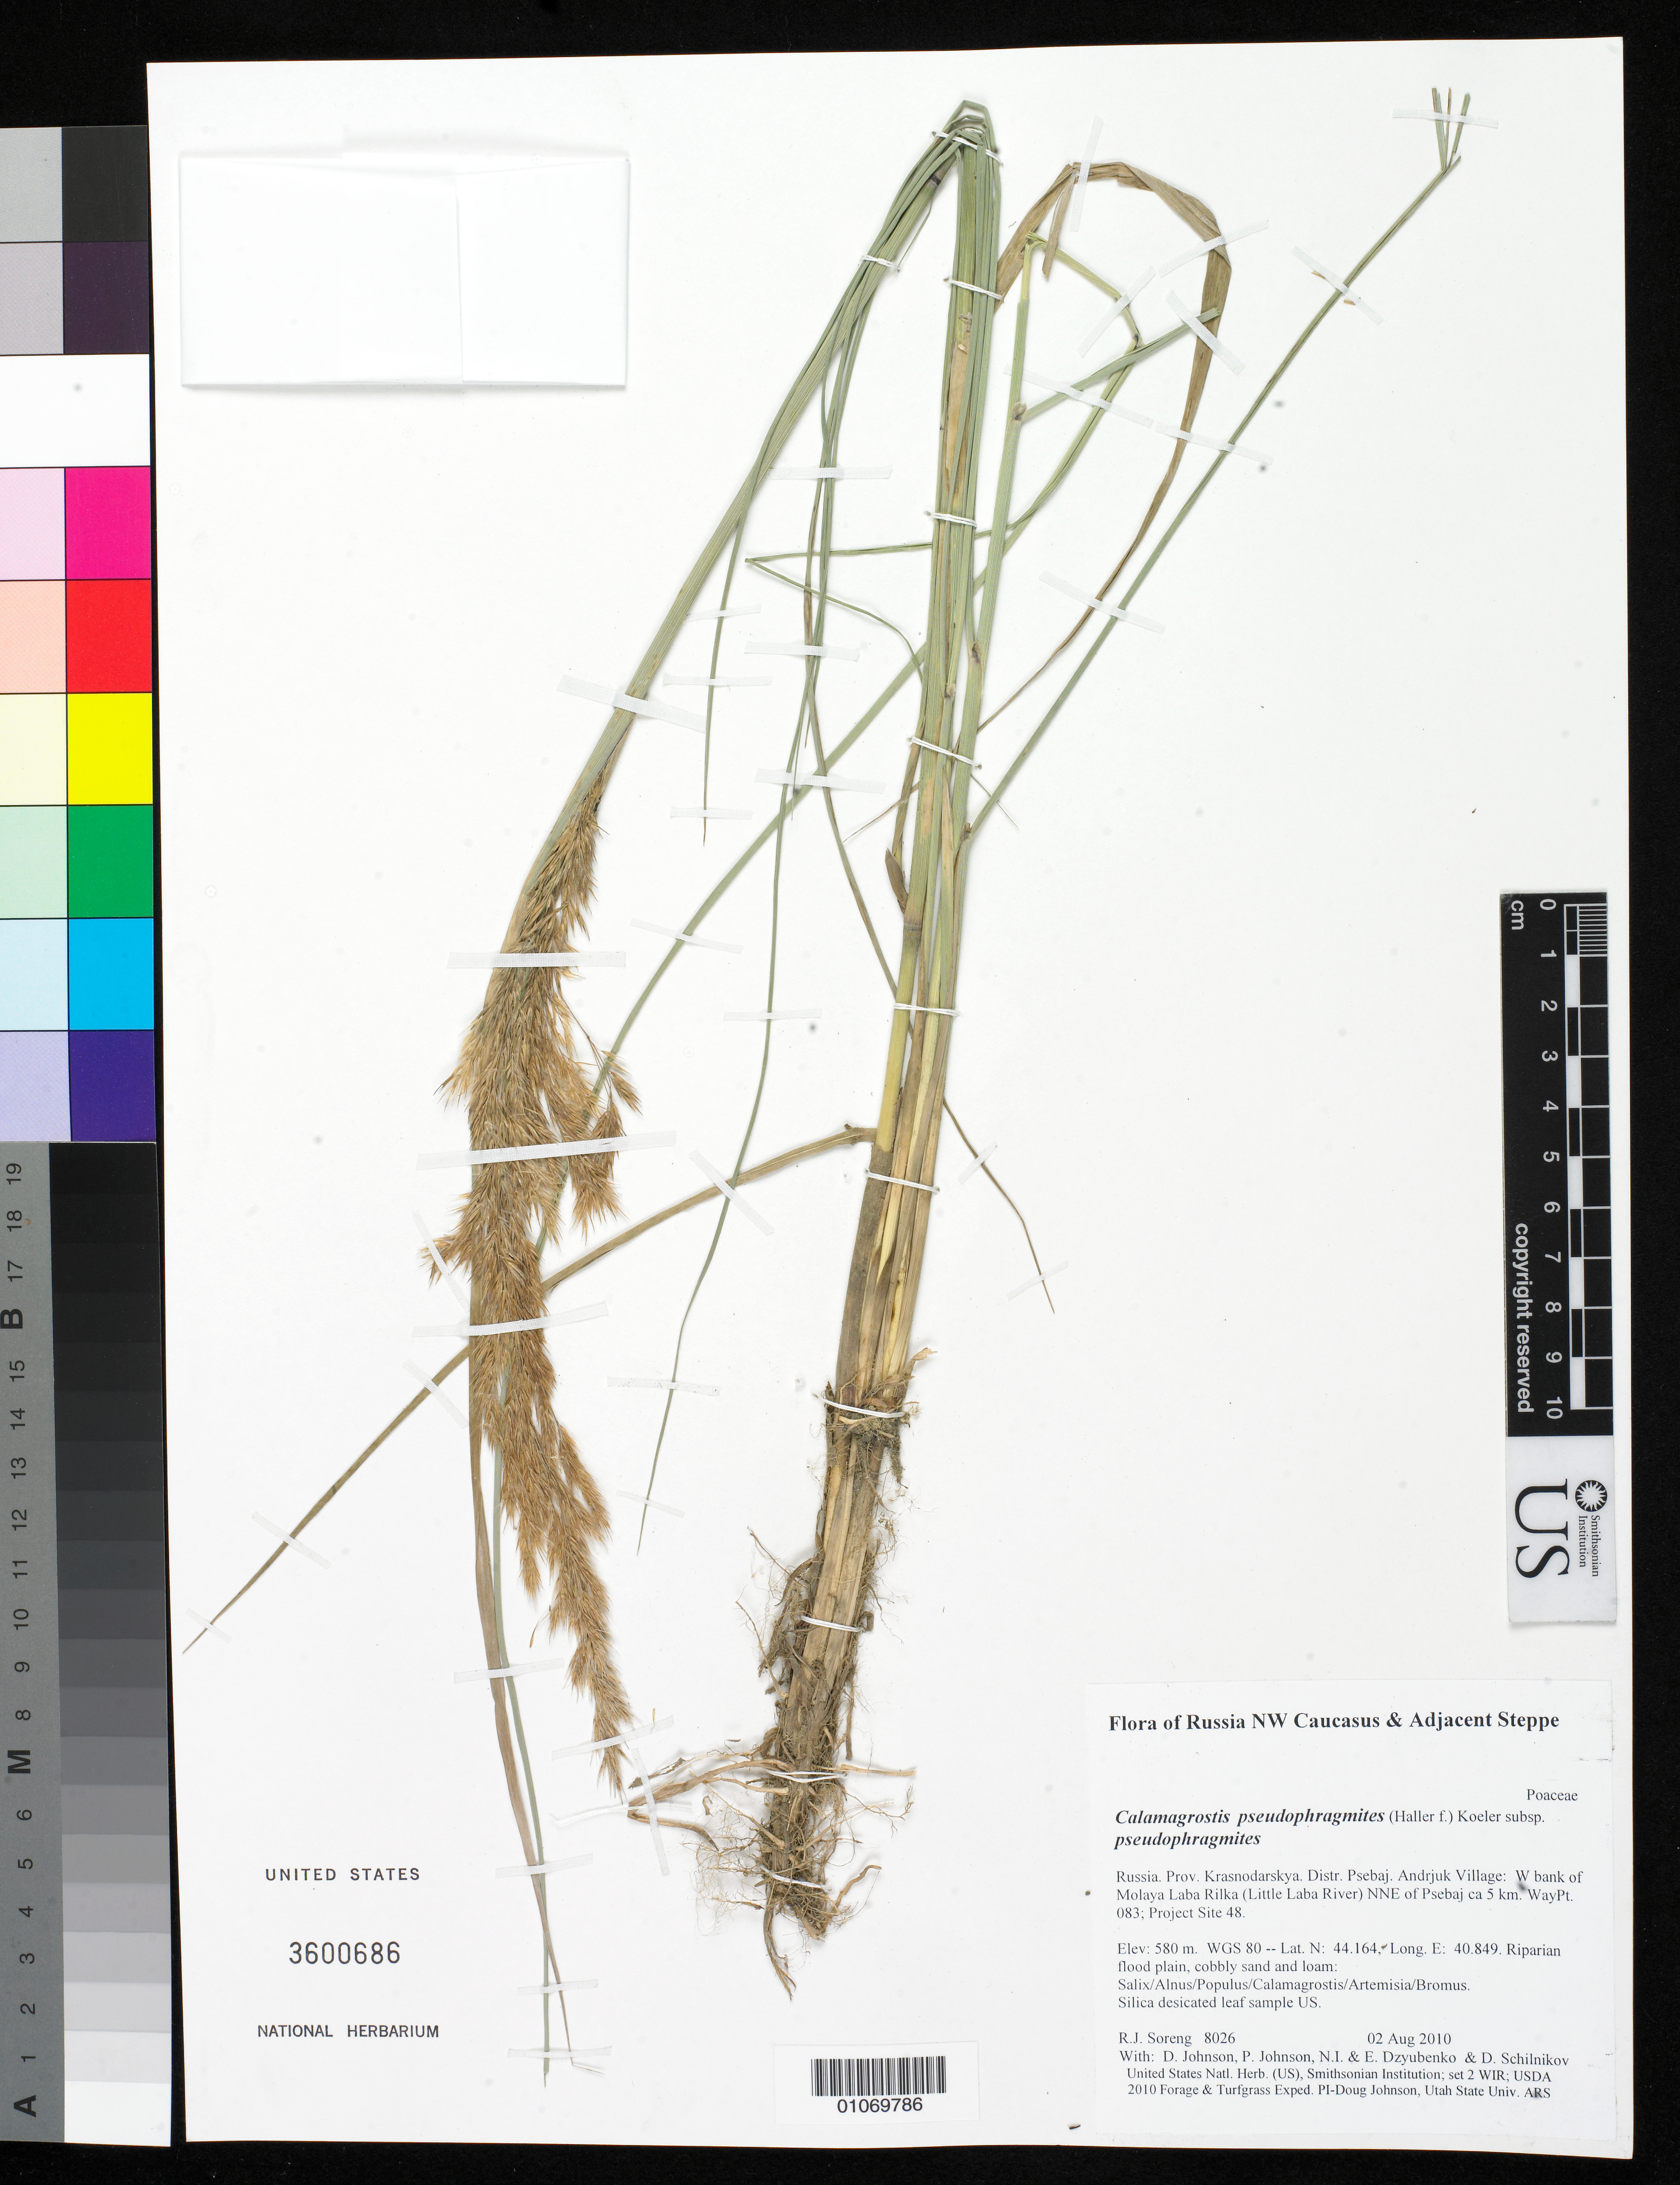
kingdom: Plantae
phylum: Tracheophyta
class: Liliopsida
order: Poales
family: Poaceae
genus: Calamagrostis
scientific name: Calamagrostis pseudophragmites subsp. pseudophragmites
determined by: Soreng, Robert J., Research Associate (BOT), Smithsonian Institution - National Museum of Natural History (UNITED STATES)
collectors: R. J. Soreng, D. Johnson, P. Johnson, N. Dzyubenko, E. Dzyubenko & D. Schilnikov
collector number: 8026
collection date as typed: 02 Aug 2010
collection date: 2010-08-02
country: Russian Federation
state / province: Krasnodar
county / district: Psebaj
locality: Andrjuk Village: W bank of Molaya Laba Rilka (Little Laba River) NNE of Psebaj ca 5 km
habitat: Riparian flood plain, cobbly sand and loam: Salix/Alnus/Populus/Calamagrostis/Artemisia/Bromus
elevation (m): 580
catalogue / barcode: US 3600686